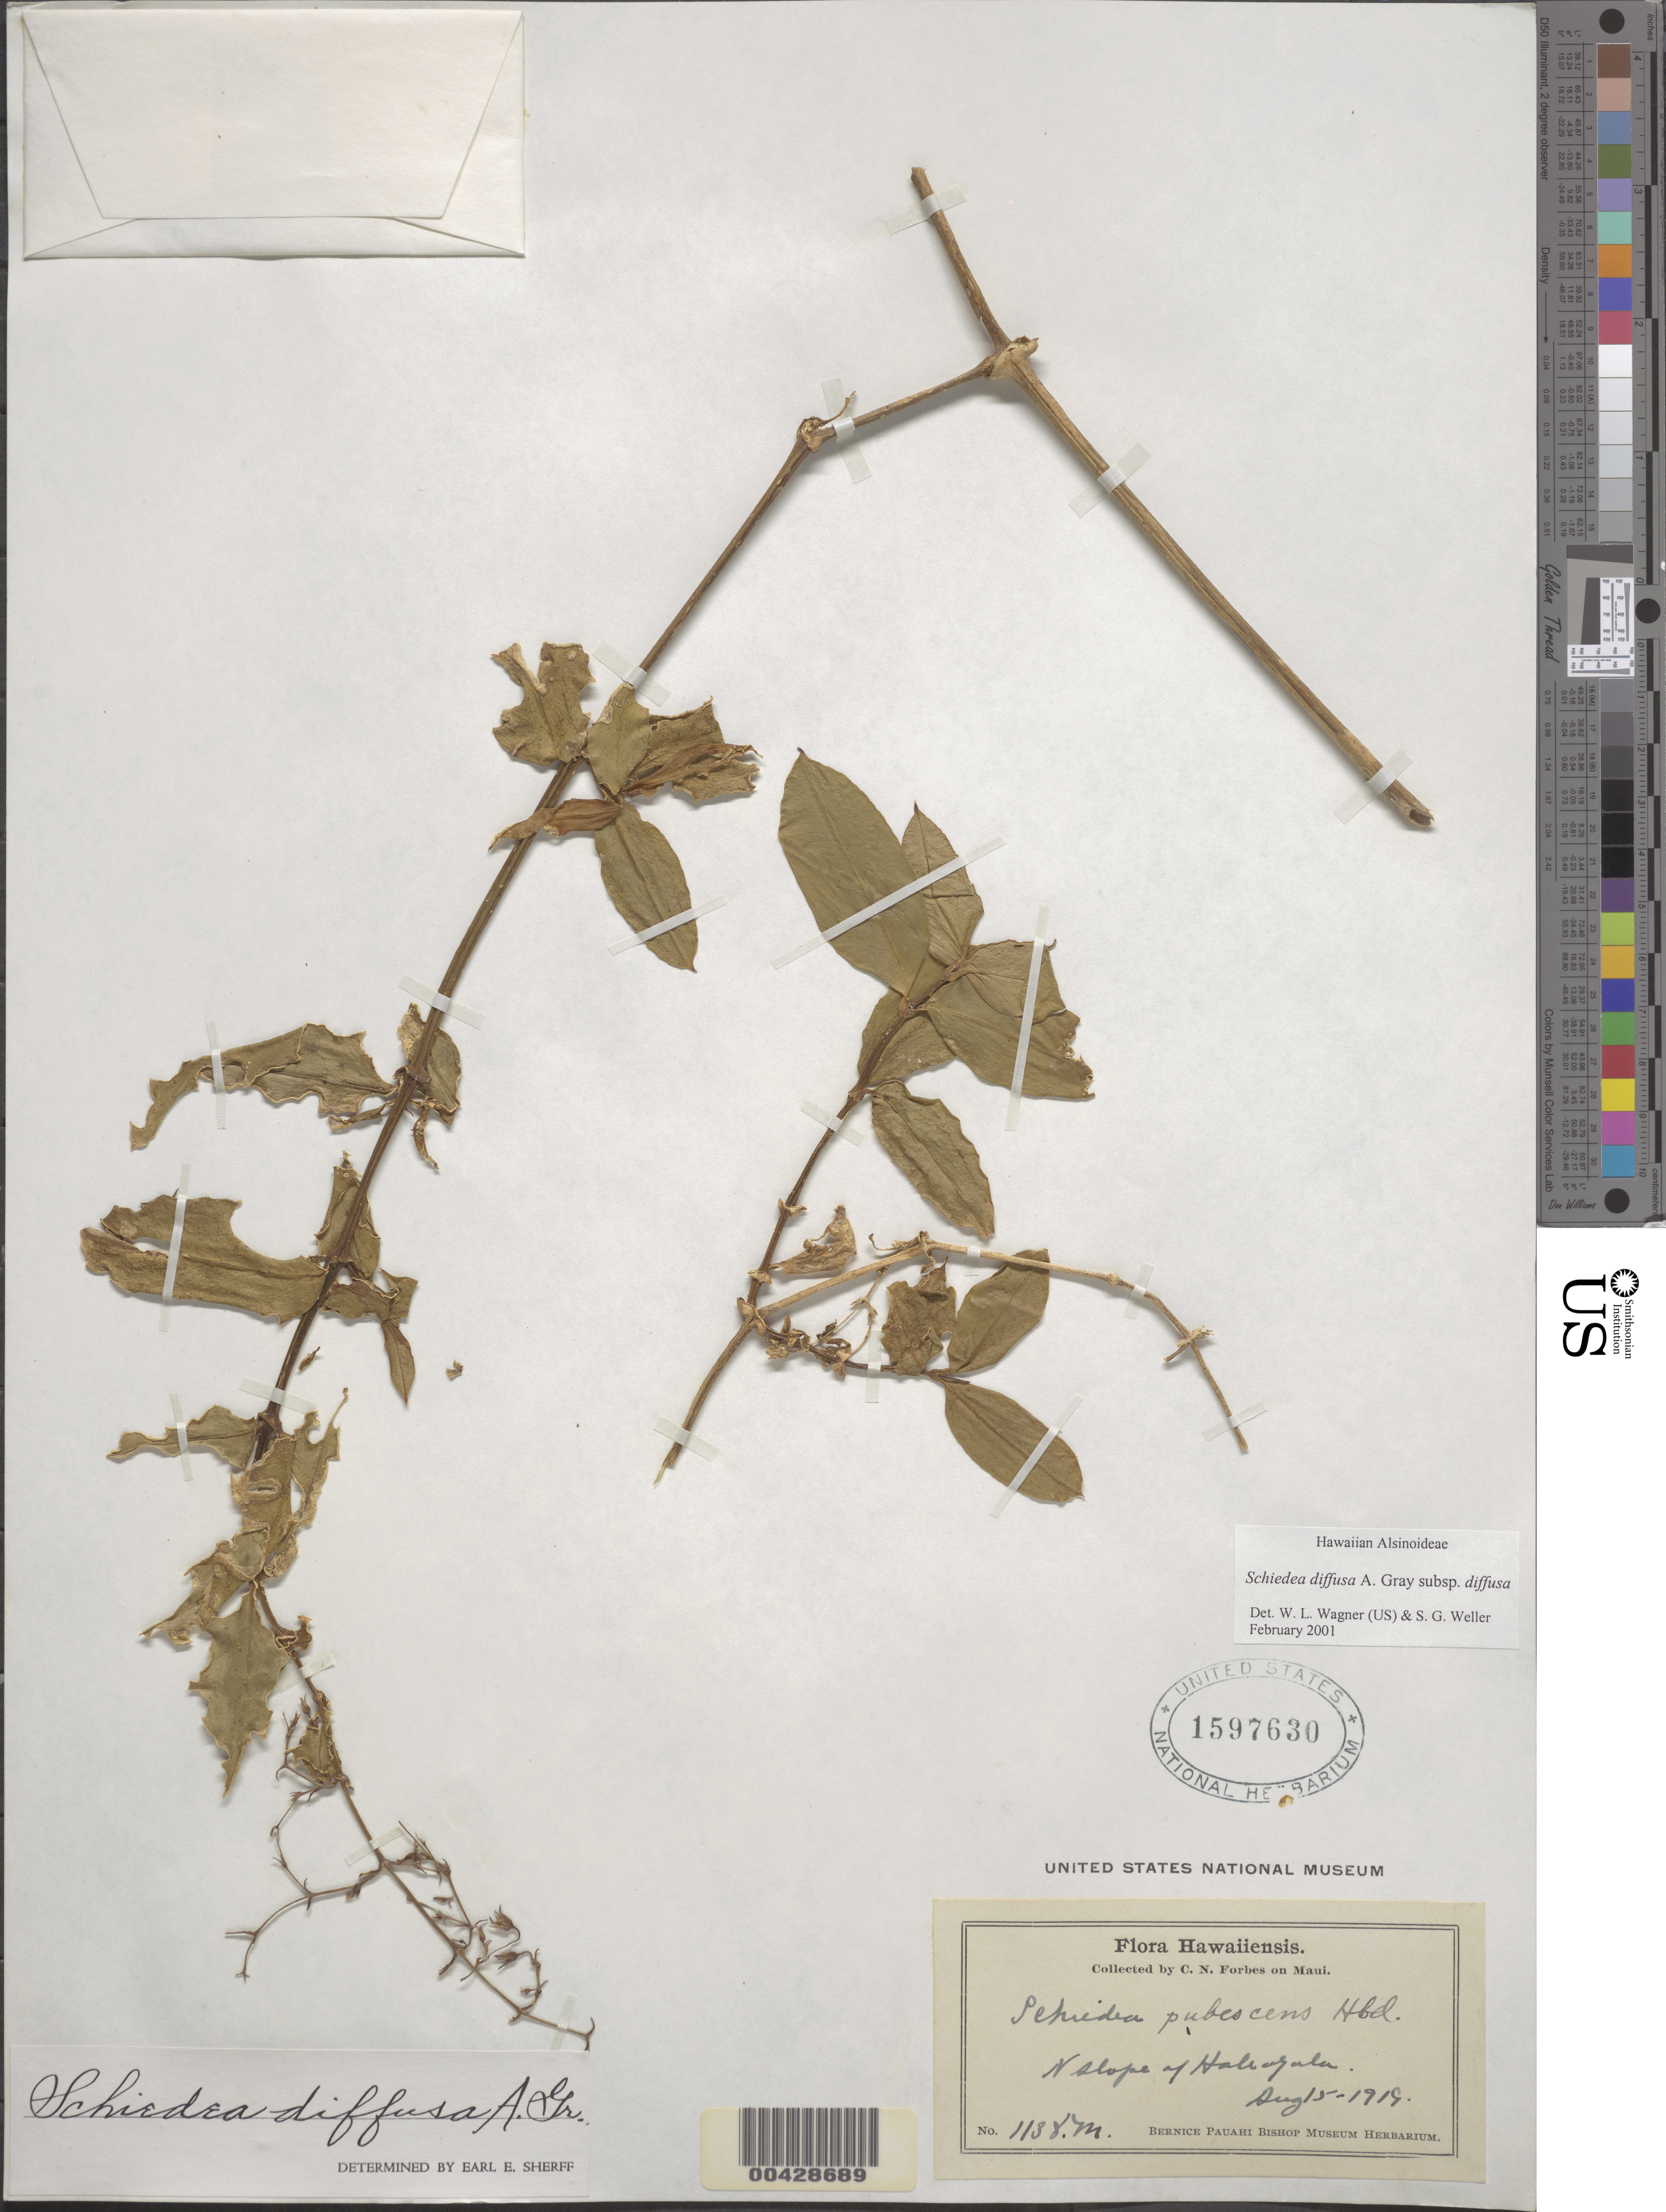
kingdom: Plantae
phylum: Tracheophyta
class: Magnoliopsida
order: Caryophyllales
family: Caryophyllaceae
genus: Schiedea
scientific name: Schiedea diffusa subsp. diffusa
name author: A. Gray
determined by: Wagner, W. L.; Weller, Stephen G.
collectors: C. N. Forbes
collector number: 1138.M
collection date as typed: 15 Aug 1919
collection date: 1919-08-15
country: United States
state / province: Hawaii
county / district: Maui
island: Maui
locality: North slope of Halepiula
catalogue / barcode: US 1597630